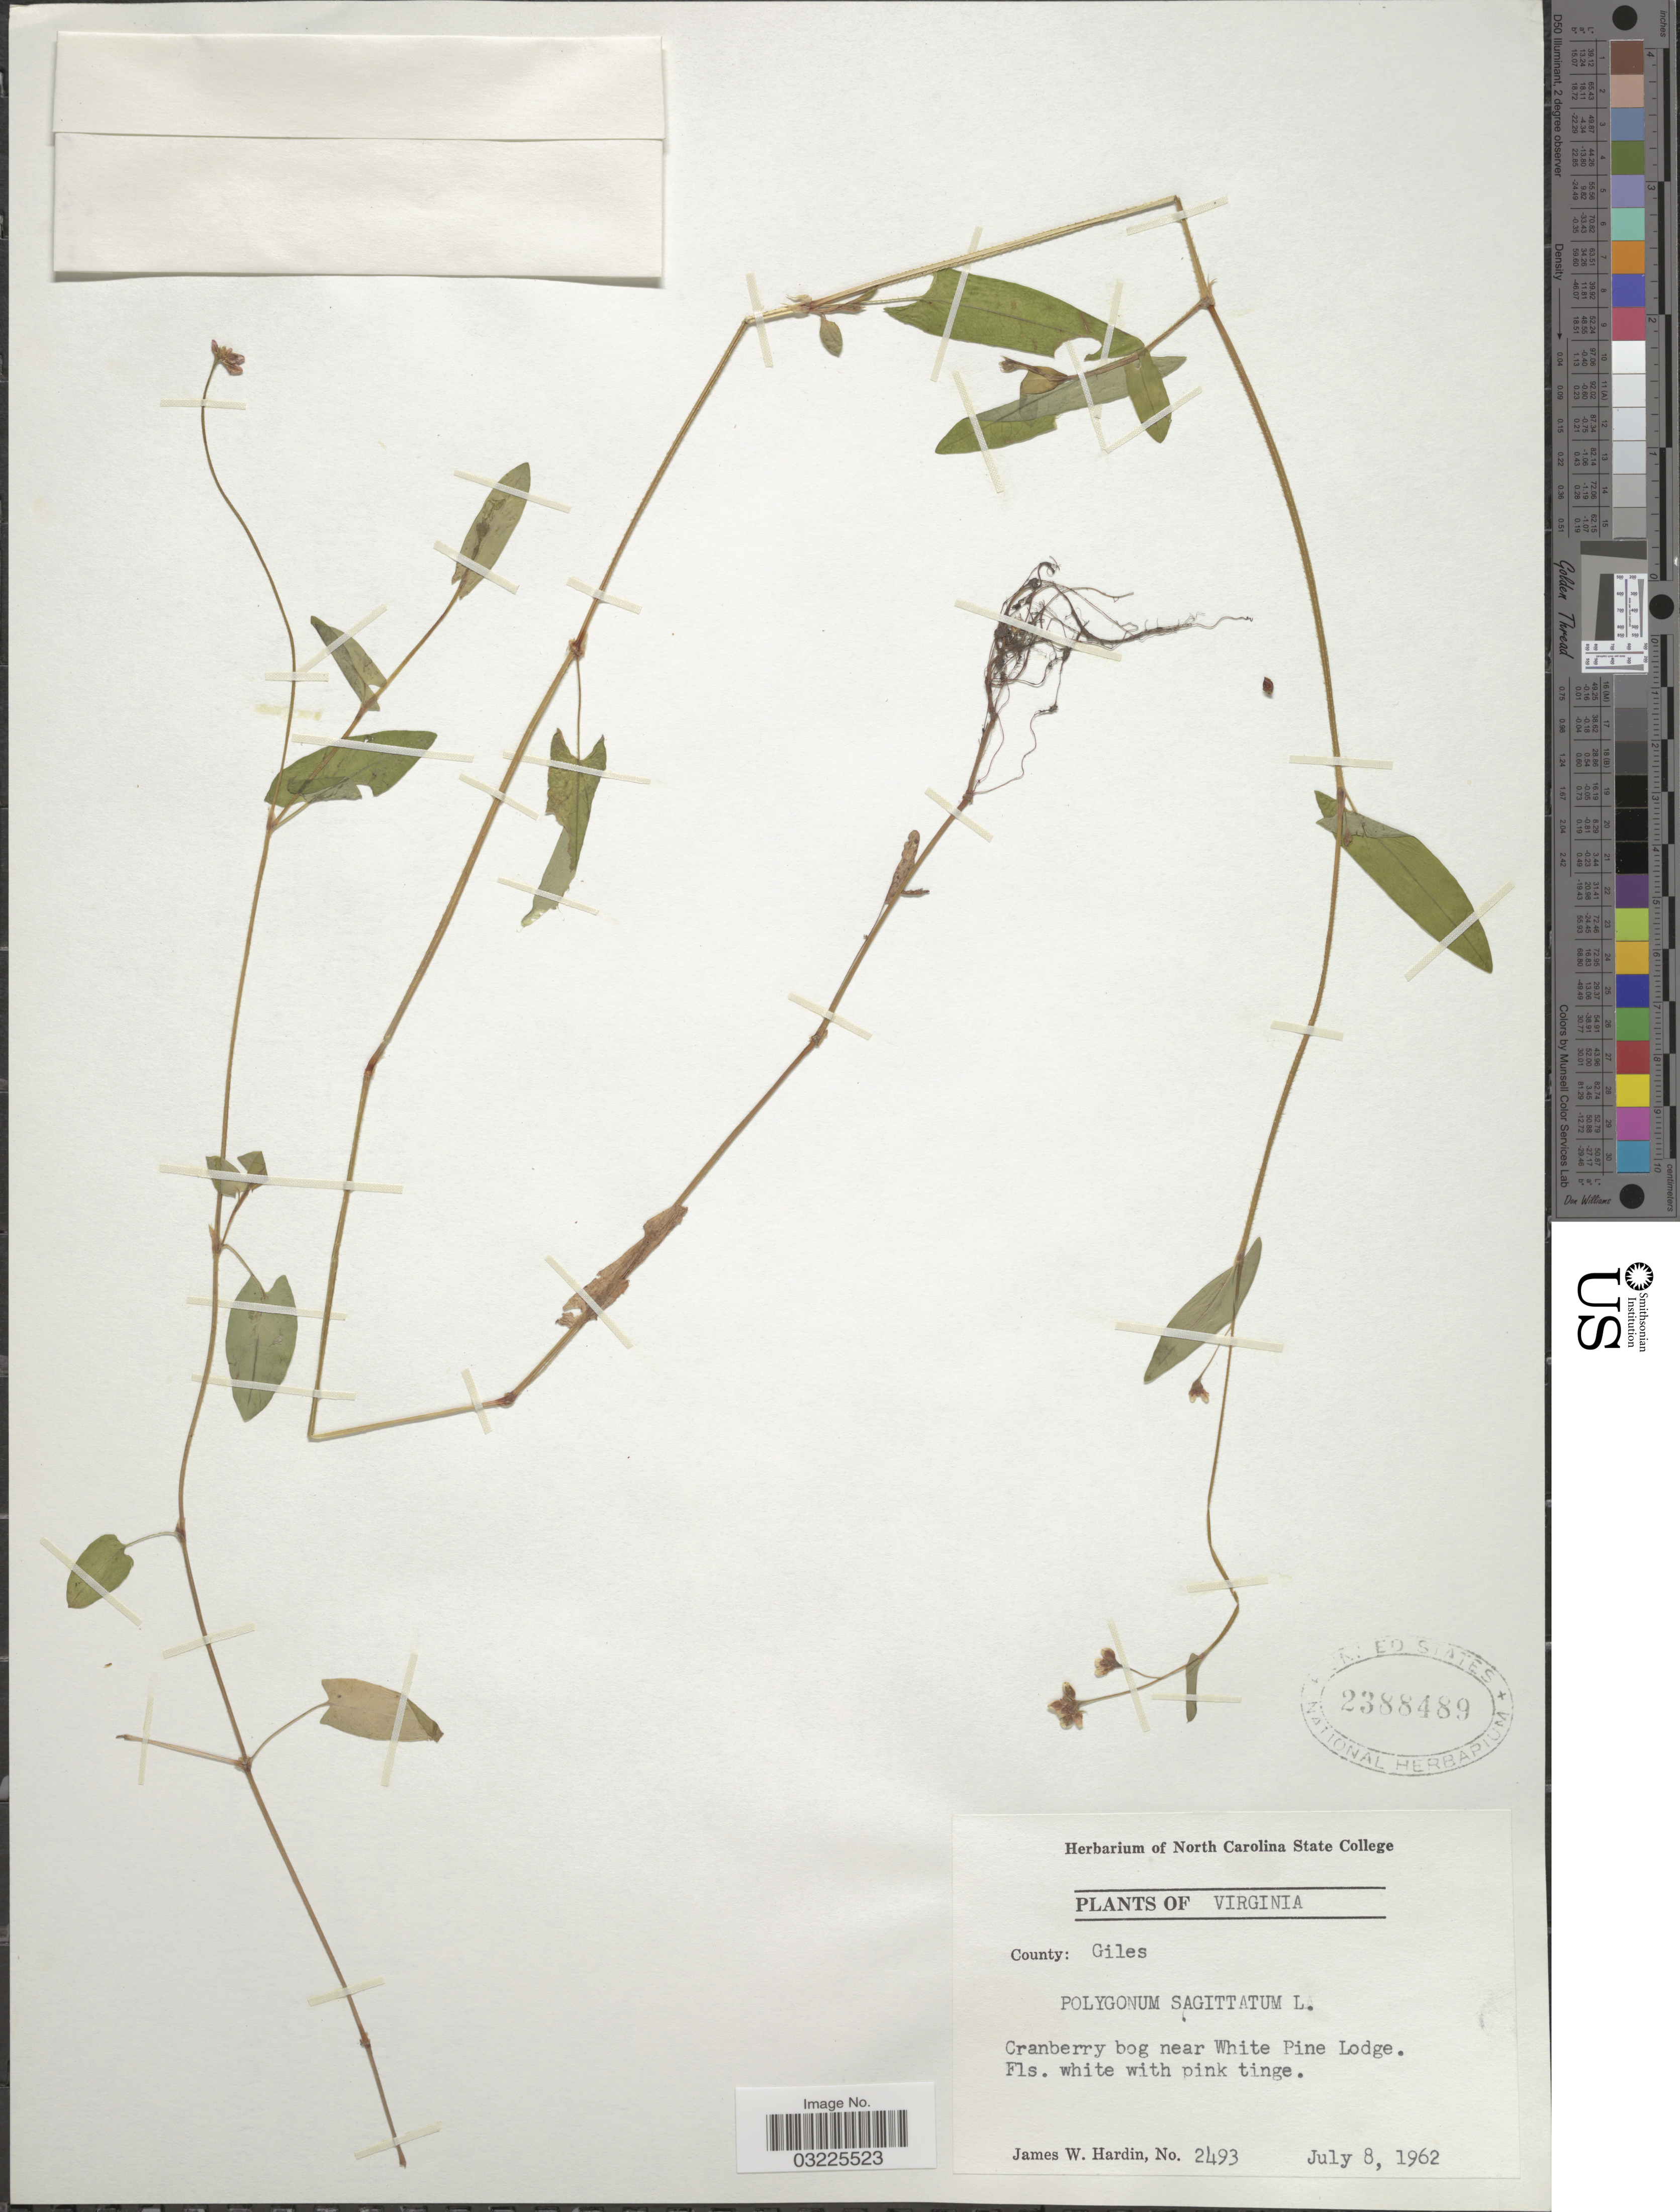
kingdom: Plantae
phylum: Tracheophyta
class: Magnoliopsida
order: Caryophyllales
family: Polygonaceae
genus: Persicaria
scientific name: Persicaria sagittata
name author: (L.) H. Gross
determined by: Atha, D. E.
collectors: J. W. Hardin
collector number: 2493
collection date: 1962-07-08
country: United States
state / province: Virginia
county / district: Giles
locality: Cranberry bog near White Pine Lodge.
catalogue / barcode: US 2388489